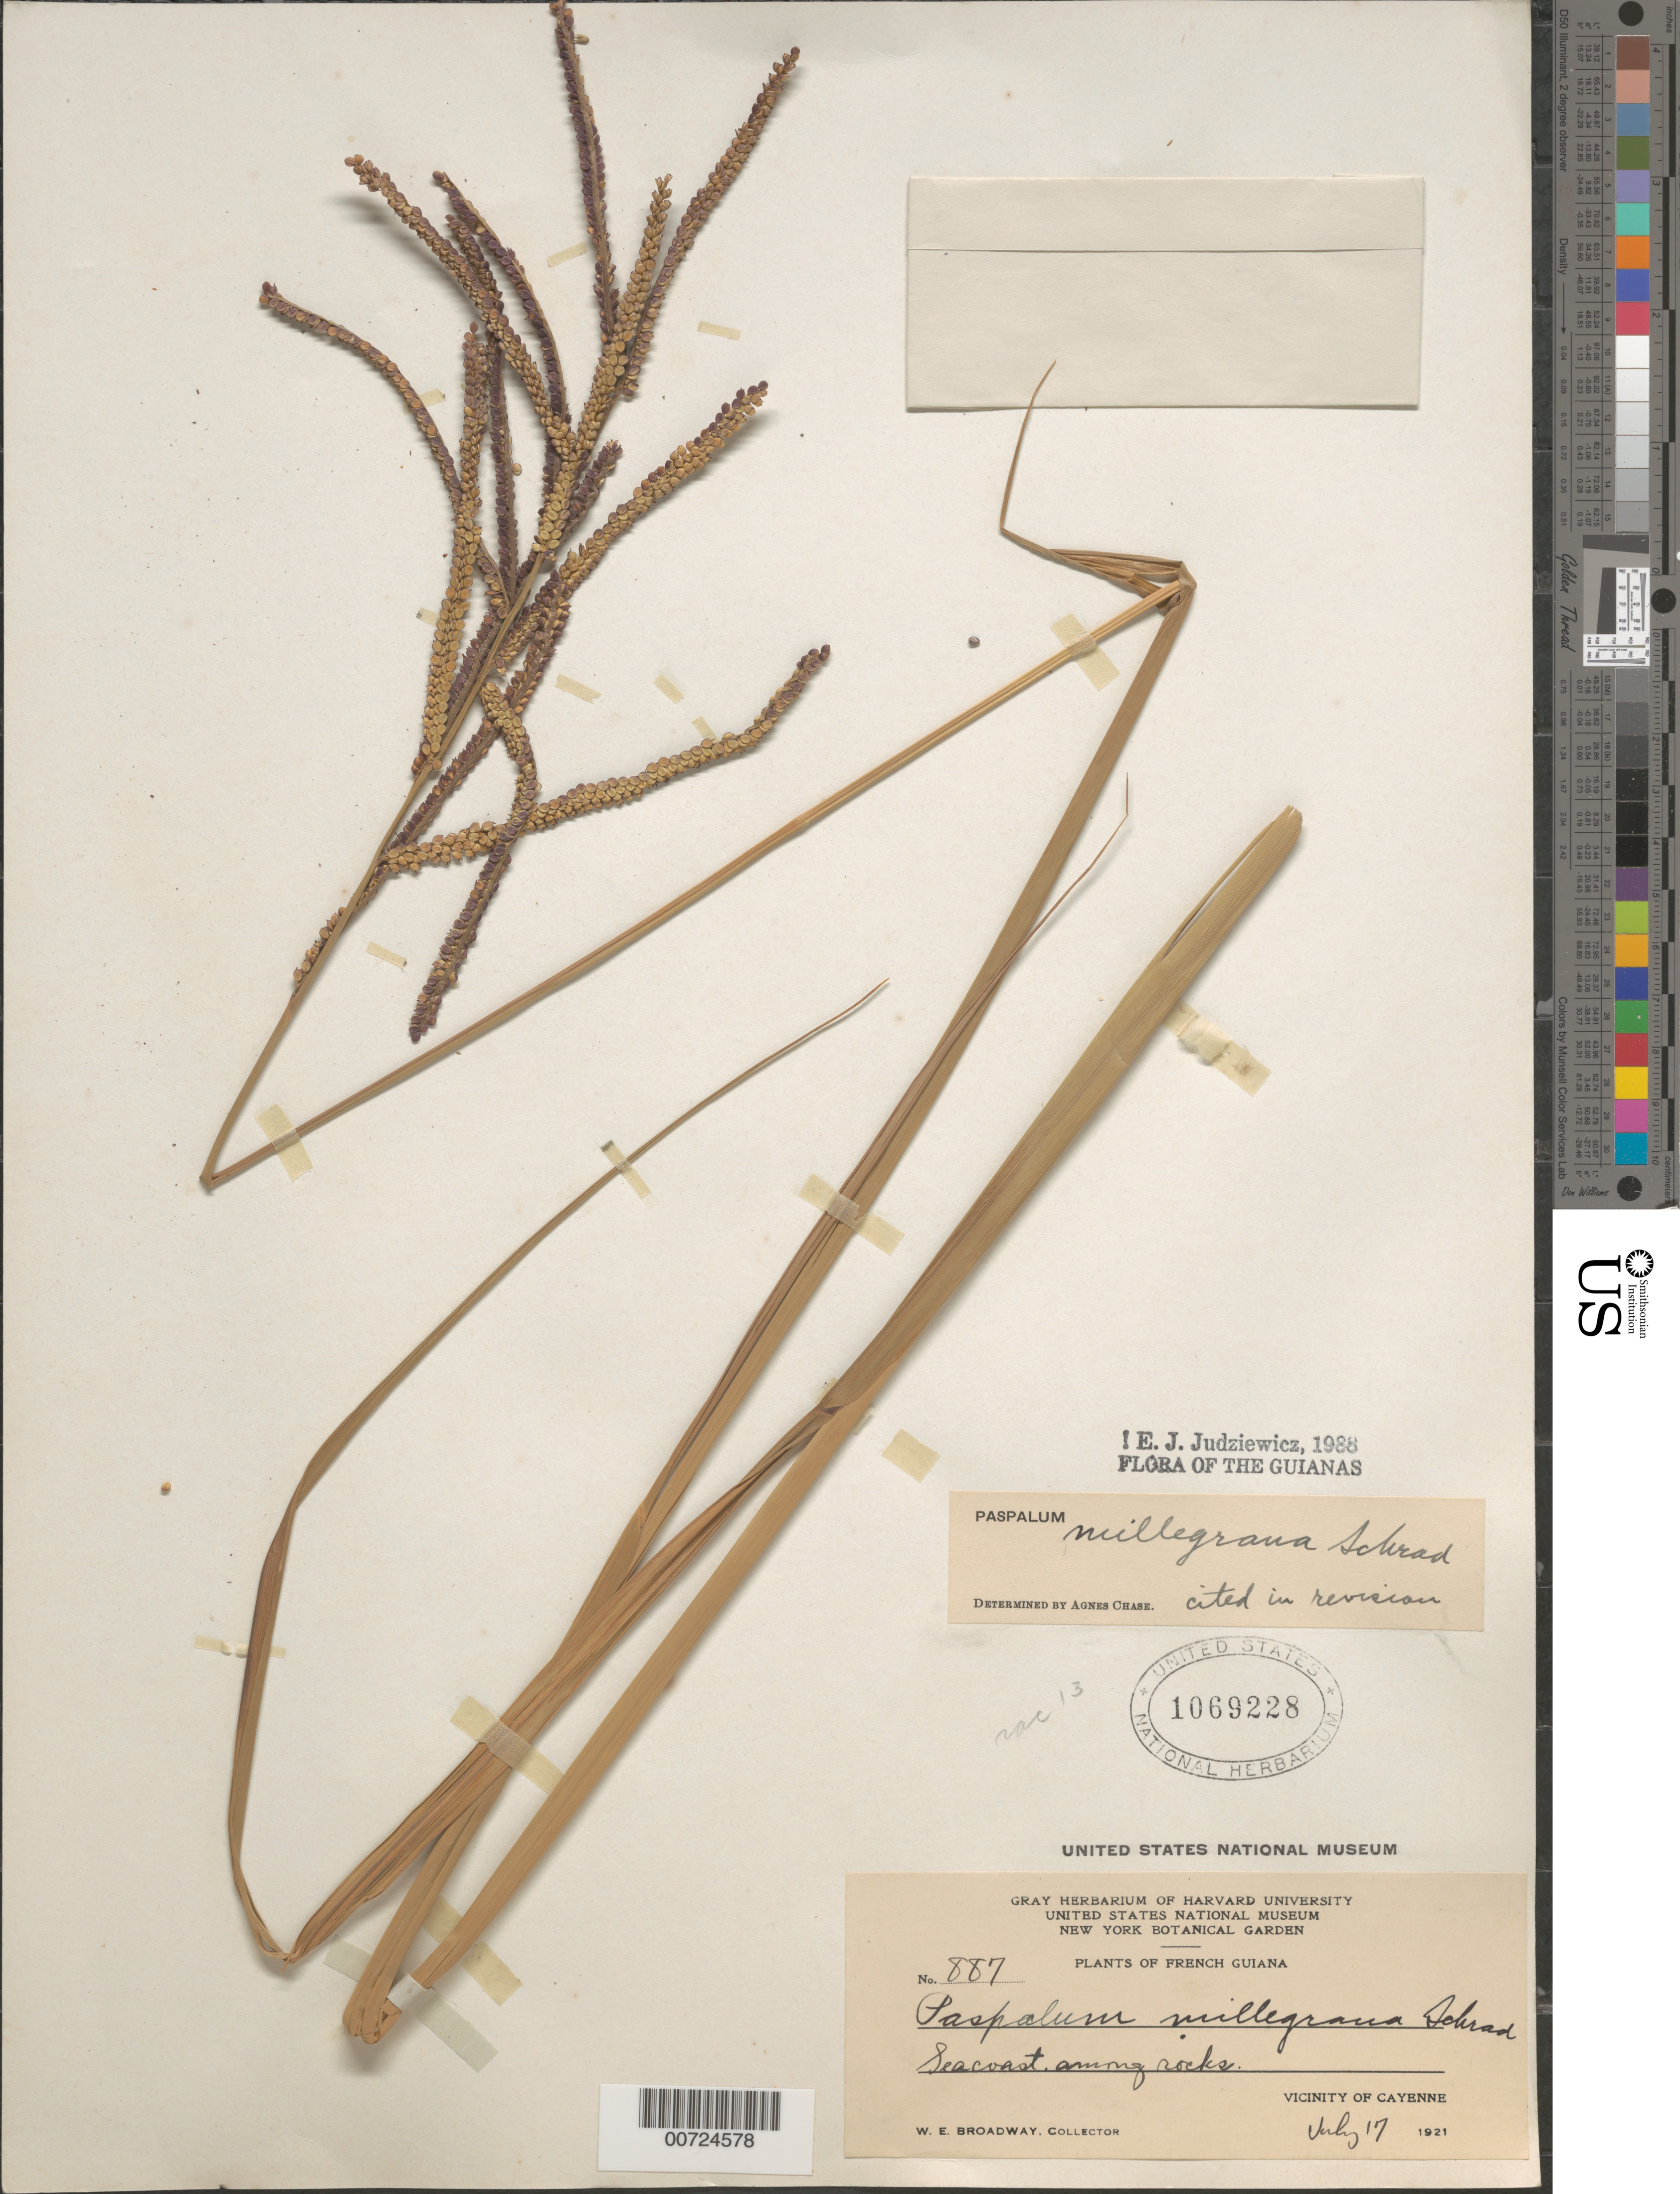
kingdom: Plantae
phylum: Tracheophyta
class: Liliopsida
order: Poales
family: Poaceae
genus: Paspalum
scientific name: Paspalum millegrana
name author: Schrad.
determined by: Judziewicz, E. J.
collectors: W. E. Broadway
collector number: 887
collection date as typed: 17-Jul-21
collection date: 1921-07-17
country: French Guiana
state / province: Cayenne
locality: Cayenne, vic.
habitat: Sea coast, among rocks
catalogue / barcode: US 1069228